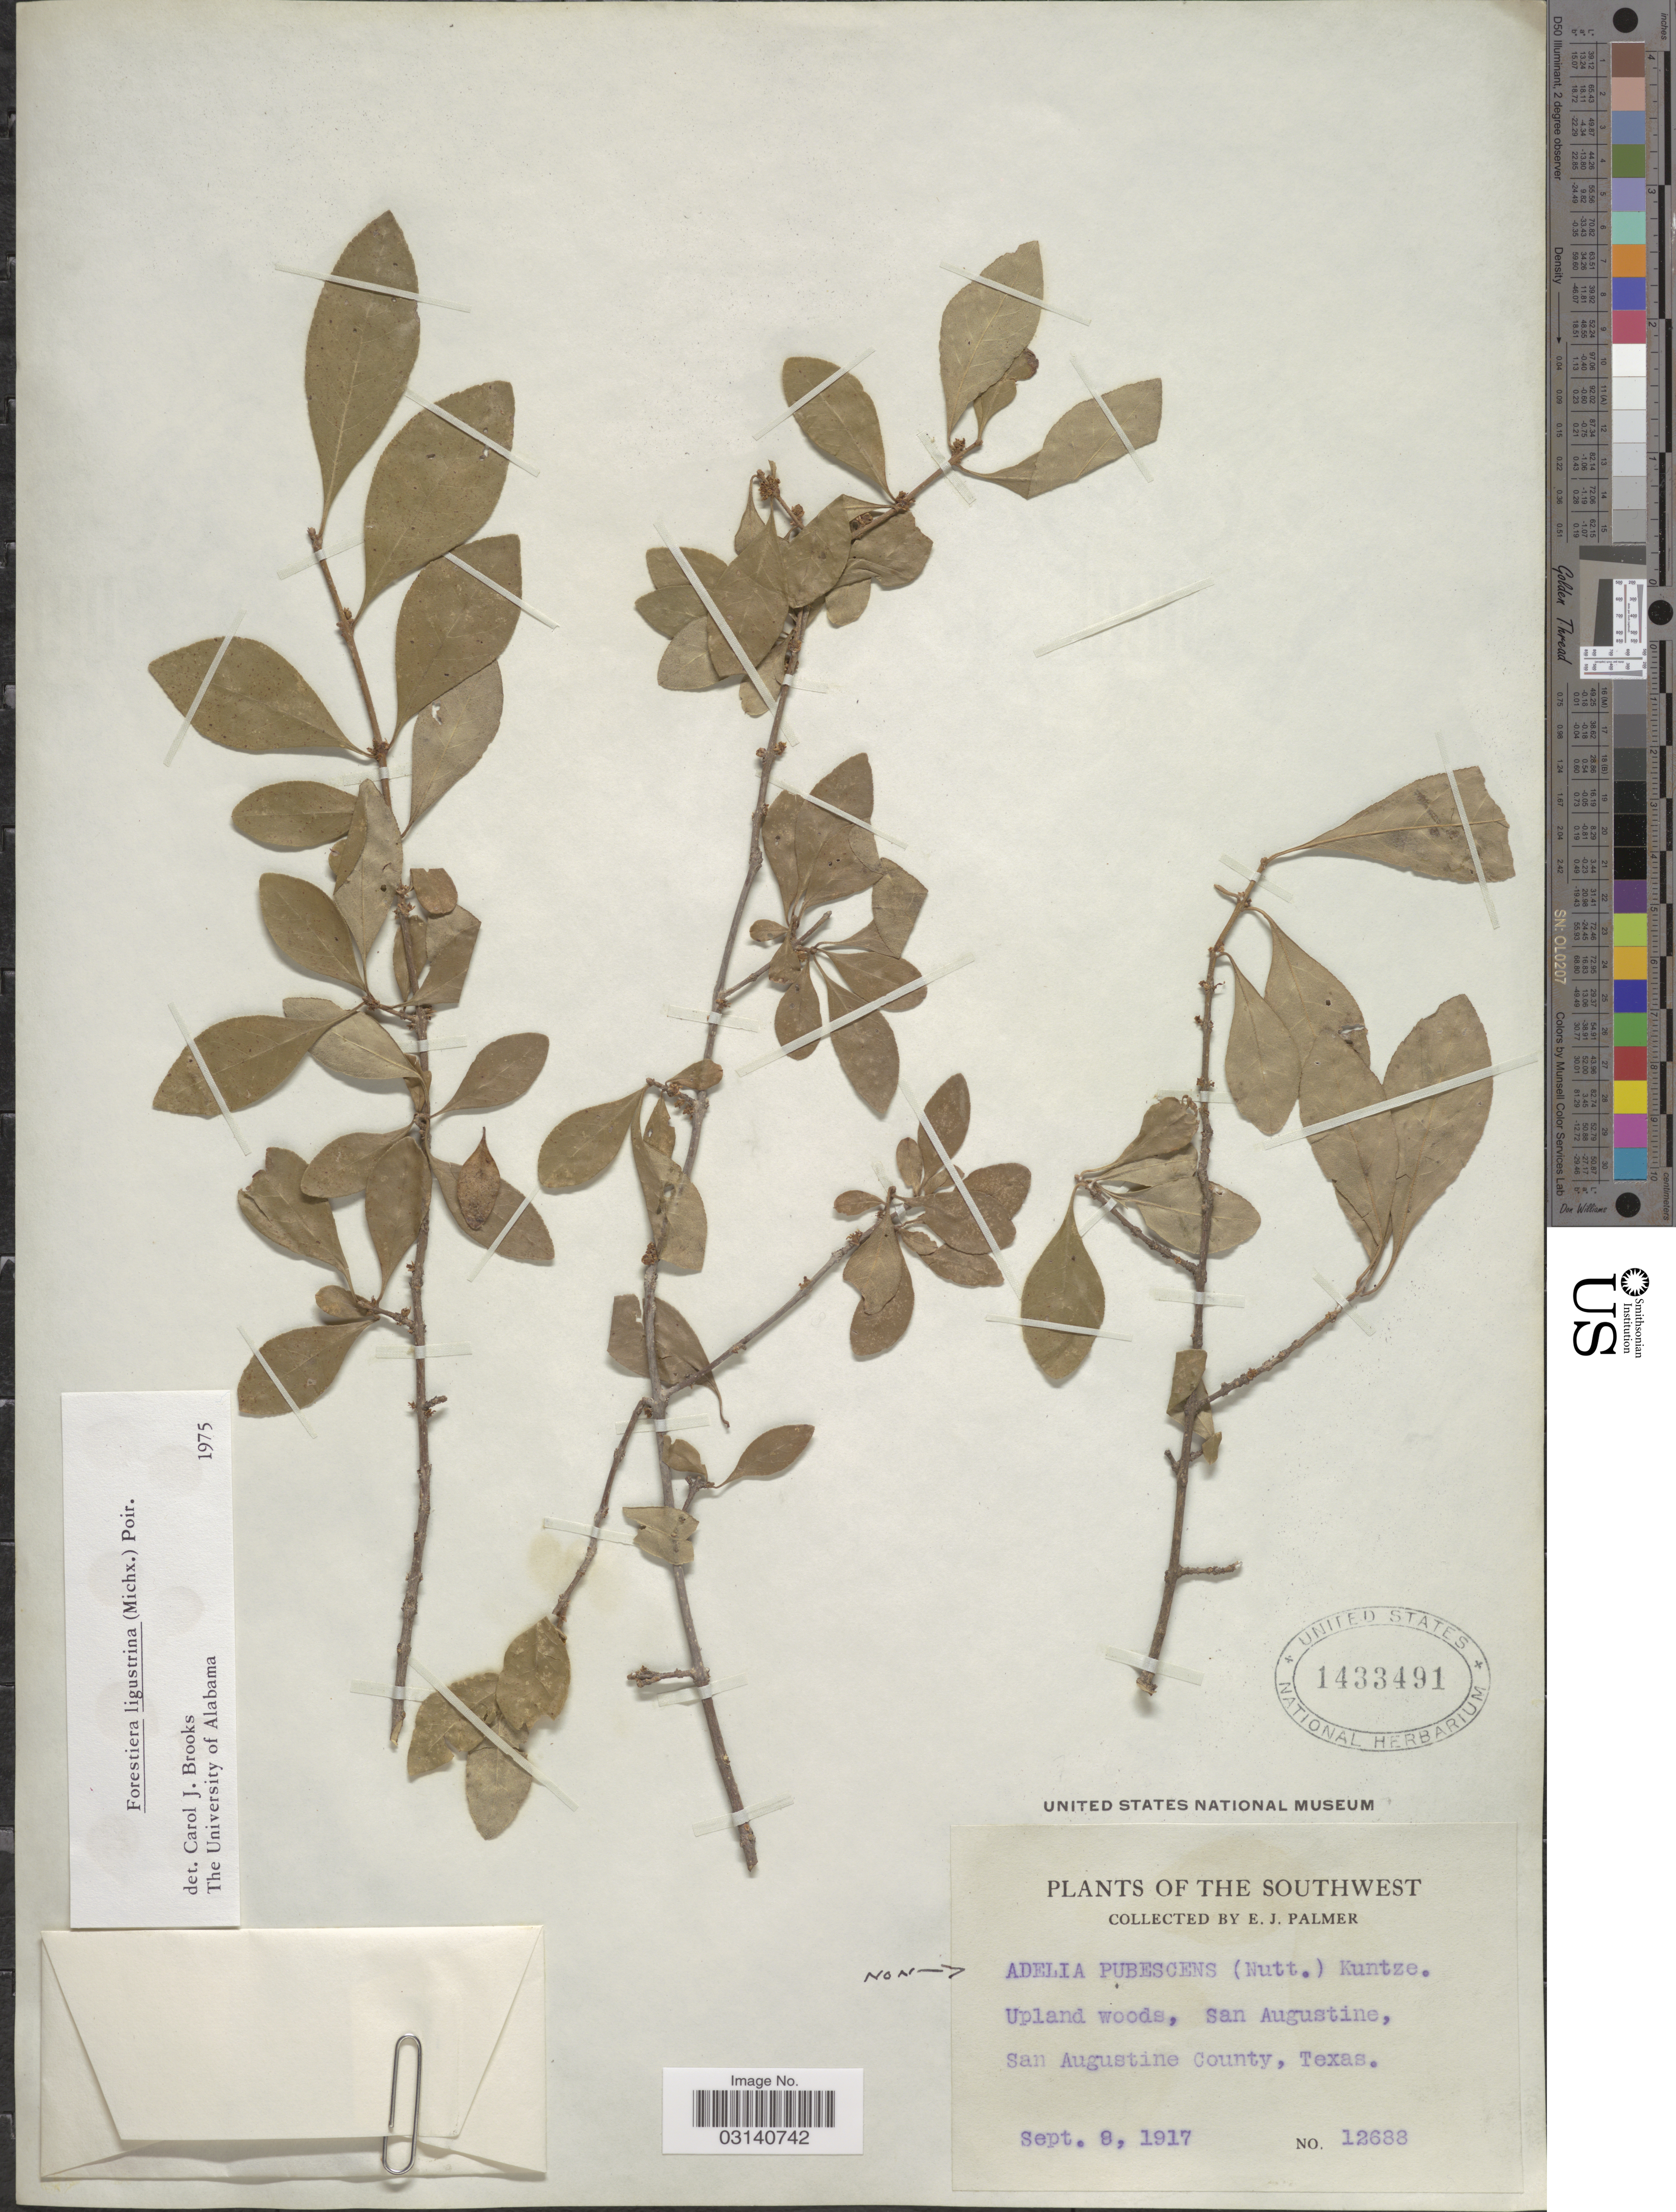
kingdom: Plantae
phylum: Tracheophyta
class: Magnoliopsida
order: Lamiales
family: Oleaceae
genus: Forestiera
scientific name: Forestiera ligustrina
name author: (Michx.) Poir.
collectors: E. J. Palmer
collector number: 12688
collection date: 1917-09-08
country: United States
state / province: Texas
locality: The Southwest, Upland woods, San Augustine, San Augustine County.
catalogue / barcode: US 1433491